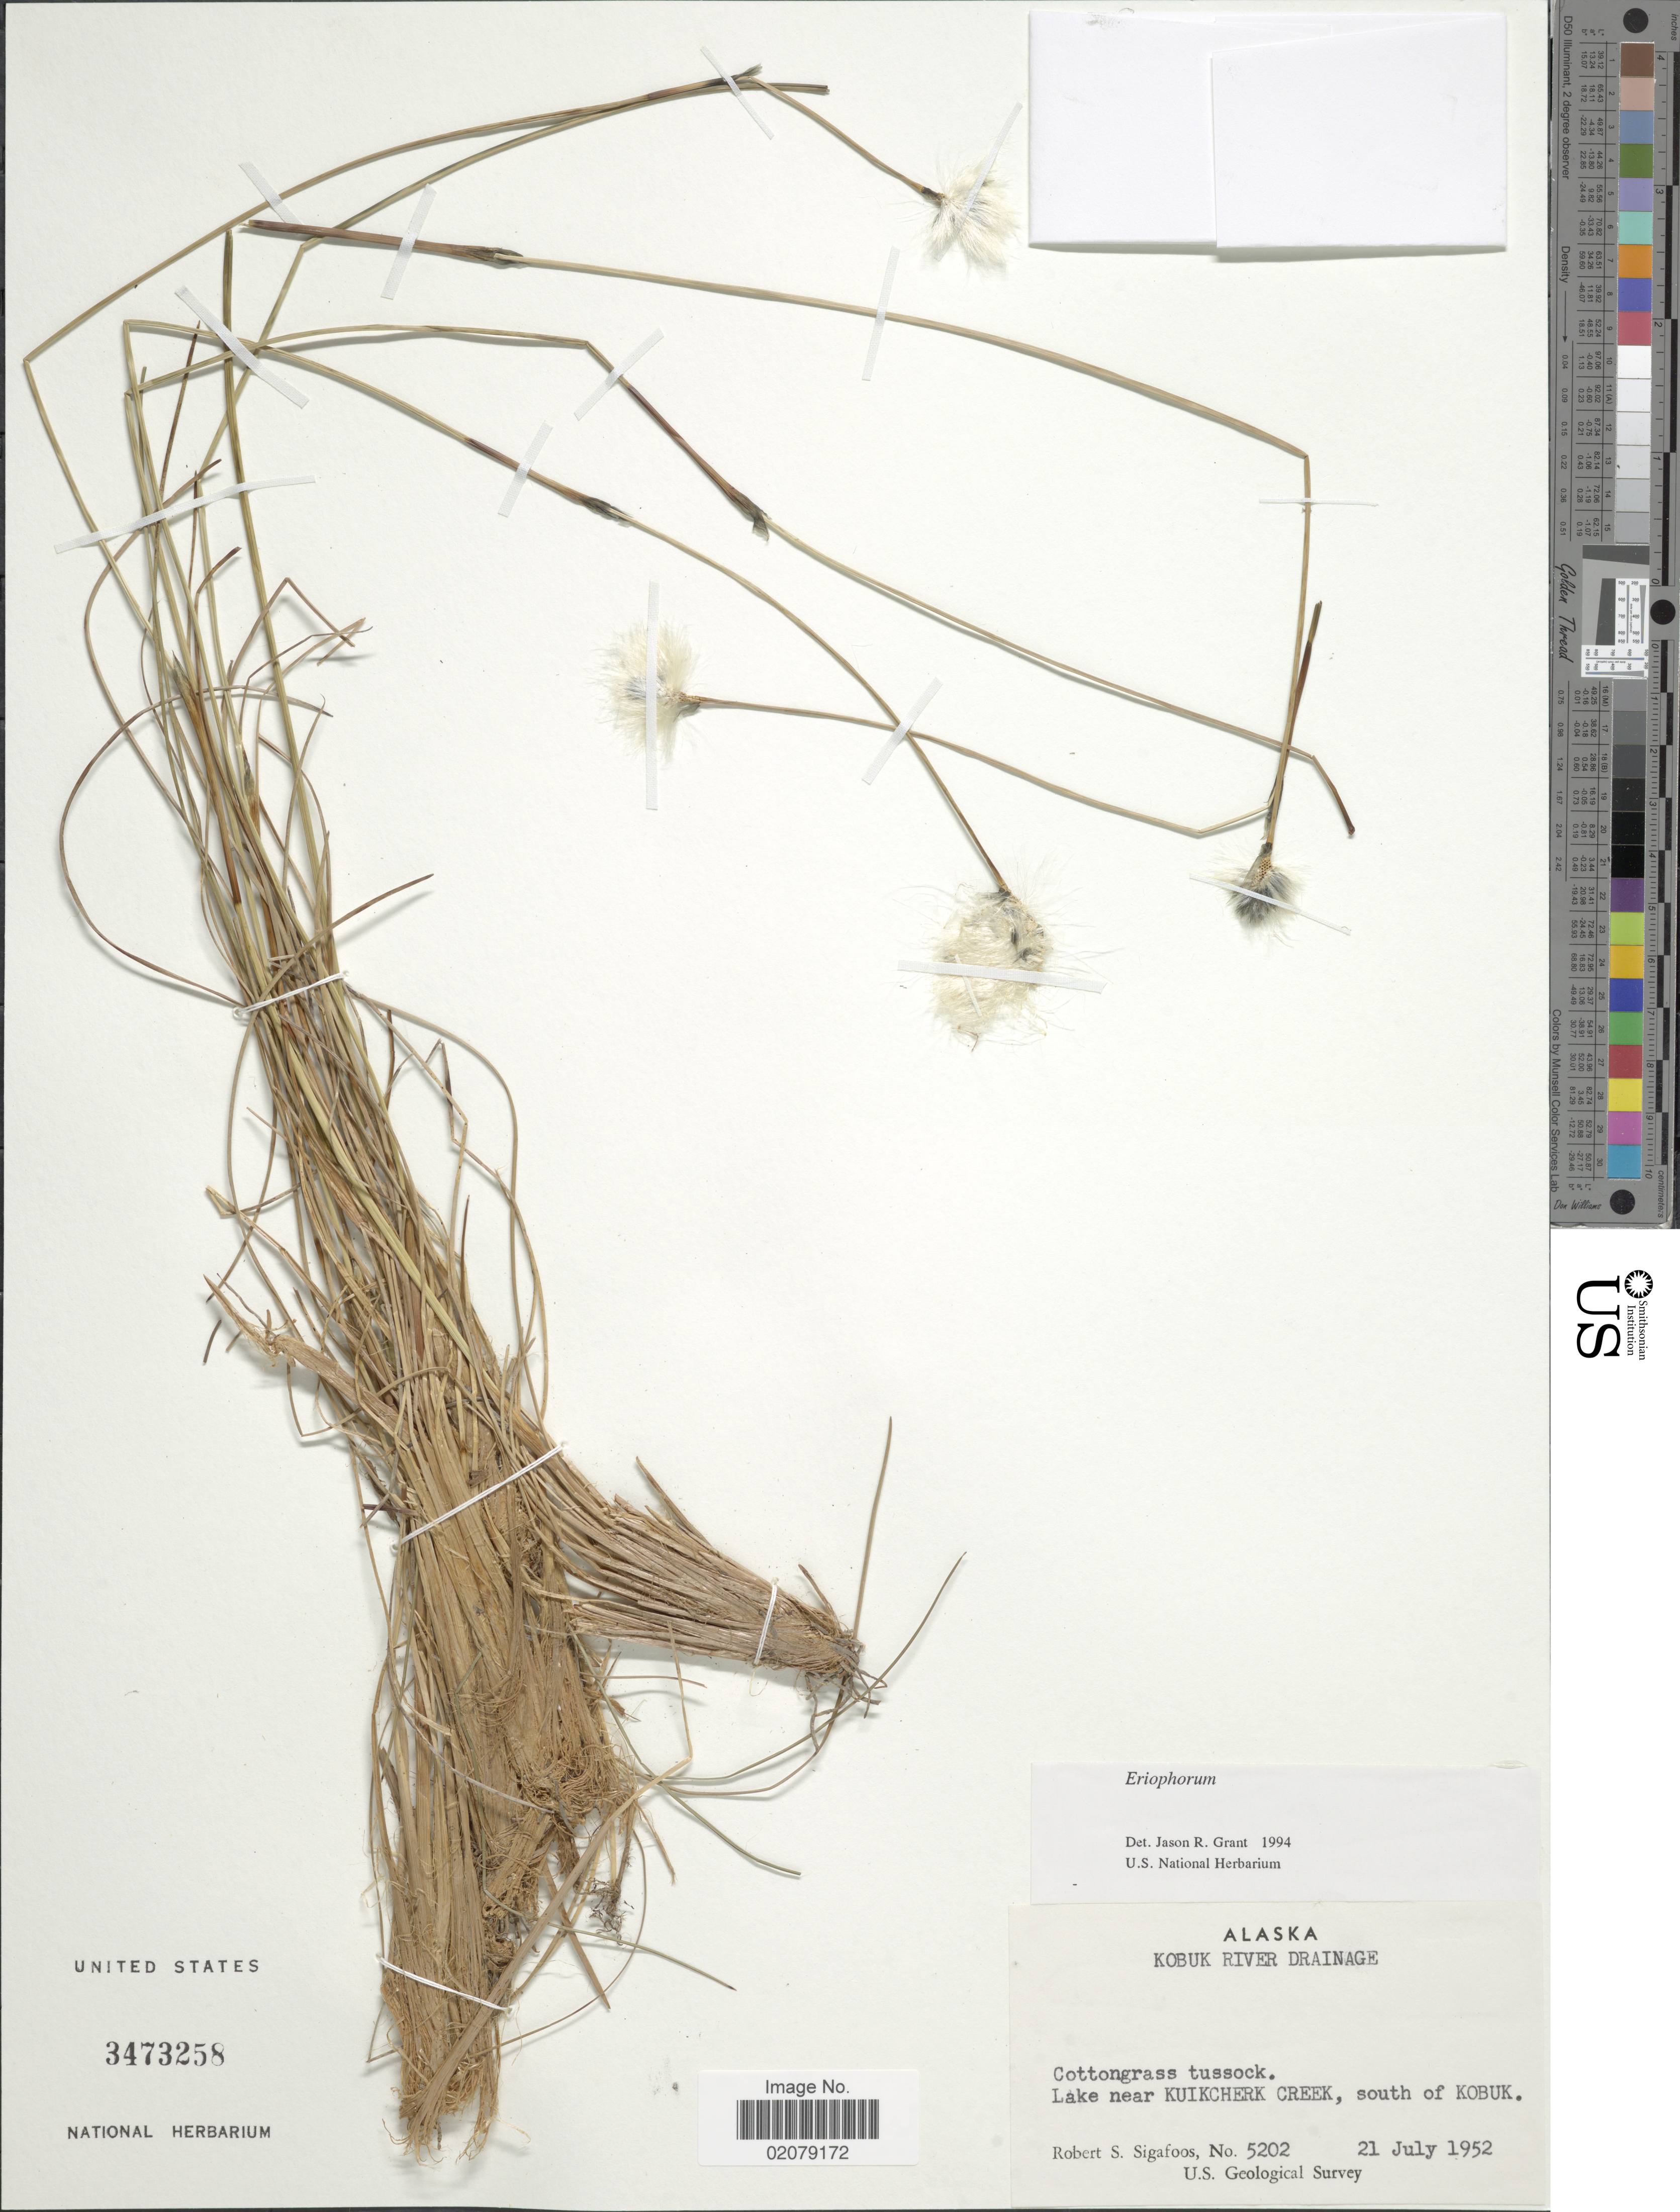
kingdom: Plantae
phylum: Tracheophyta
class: Liliopsida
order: Poales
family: Cyperaceae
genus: Eriophorum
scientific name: Eriophorum sp.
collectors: R. Sigafoos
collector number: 5202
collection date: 1952-07-21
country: United States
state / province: Alaska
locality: Kobuk River Drainage, Cottongrass tussock, Lake near Kuikcherk Creek, south of Kobuk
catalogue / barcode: US 3473258